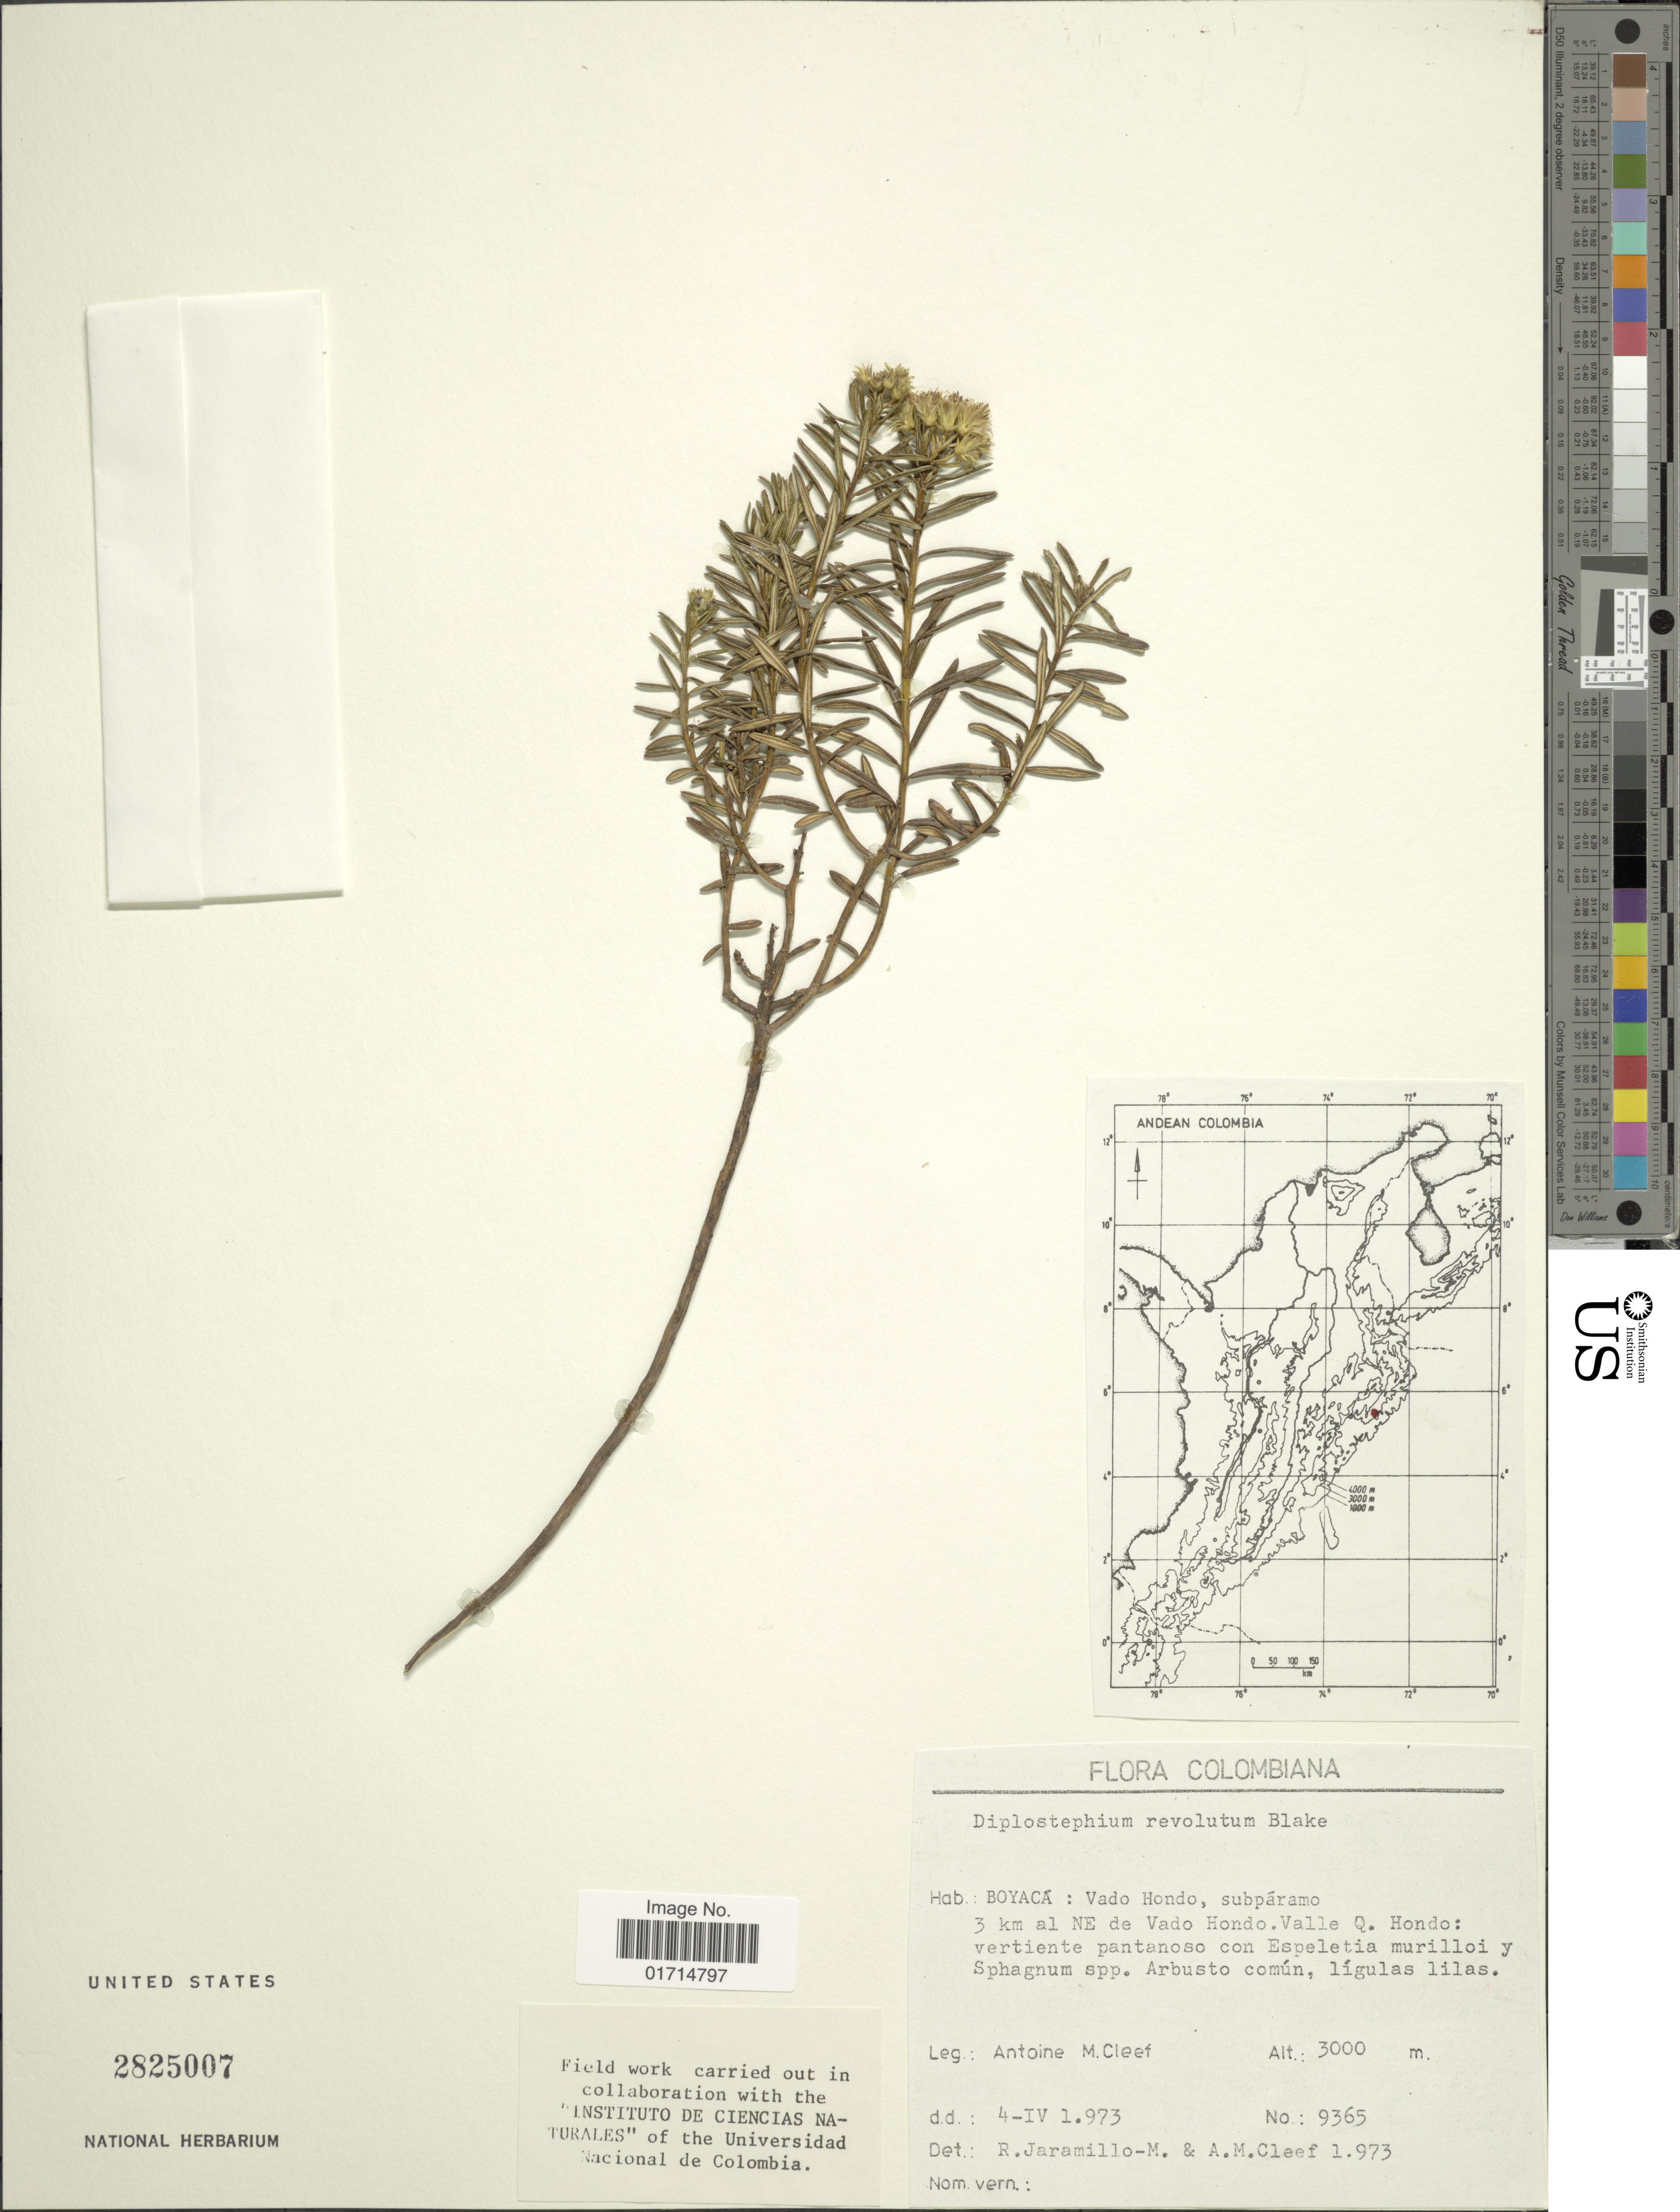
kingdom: Plantae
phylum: Tracheophyta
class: Magnoliopsida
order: Asterales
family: Asteraceae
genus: Diplostephium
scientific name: Diplostephium revolutum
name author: S.F. Blake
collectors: A. M. Cleef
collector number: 9365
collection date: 1973-04-04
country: Colombia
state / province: Boyacá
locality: Colombiana. Boyacá: Vado Hondo, subparamo. 3 km al NE de Vado Hondo. Valle Q. Hondo:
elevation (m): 3000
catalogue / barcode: US 2825007